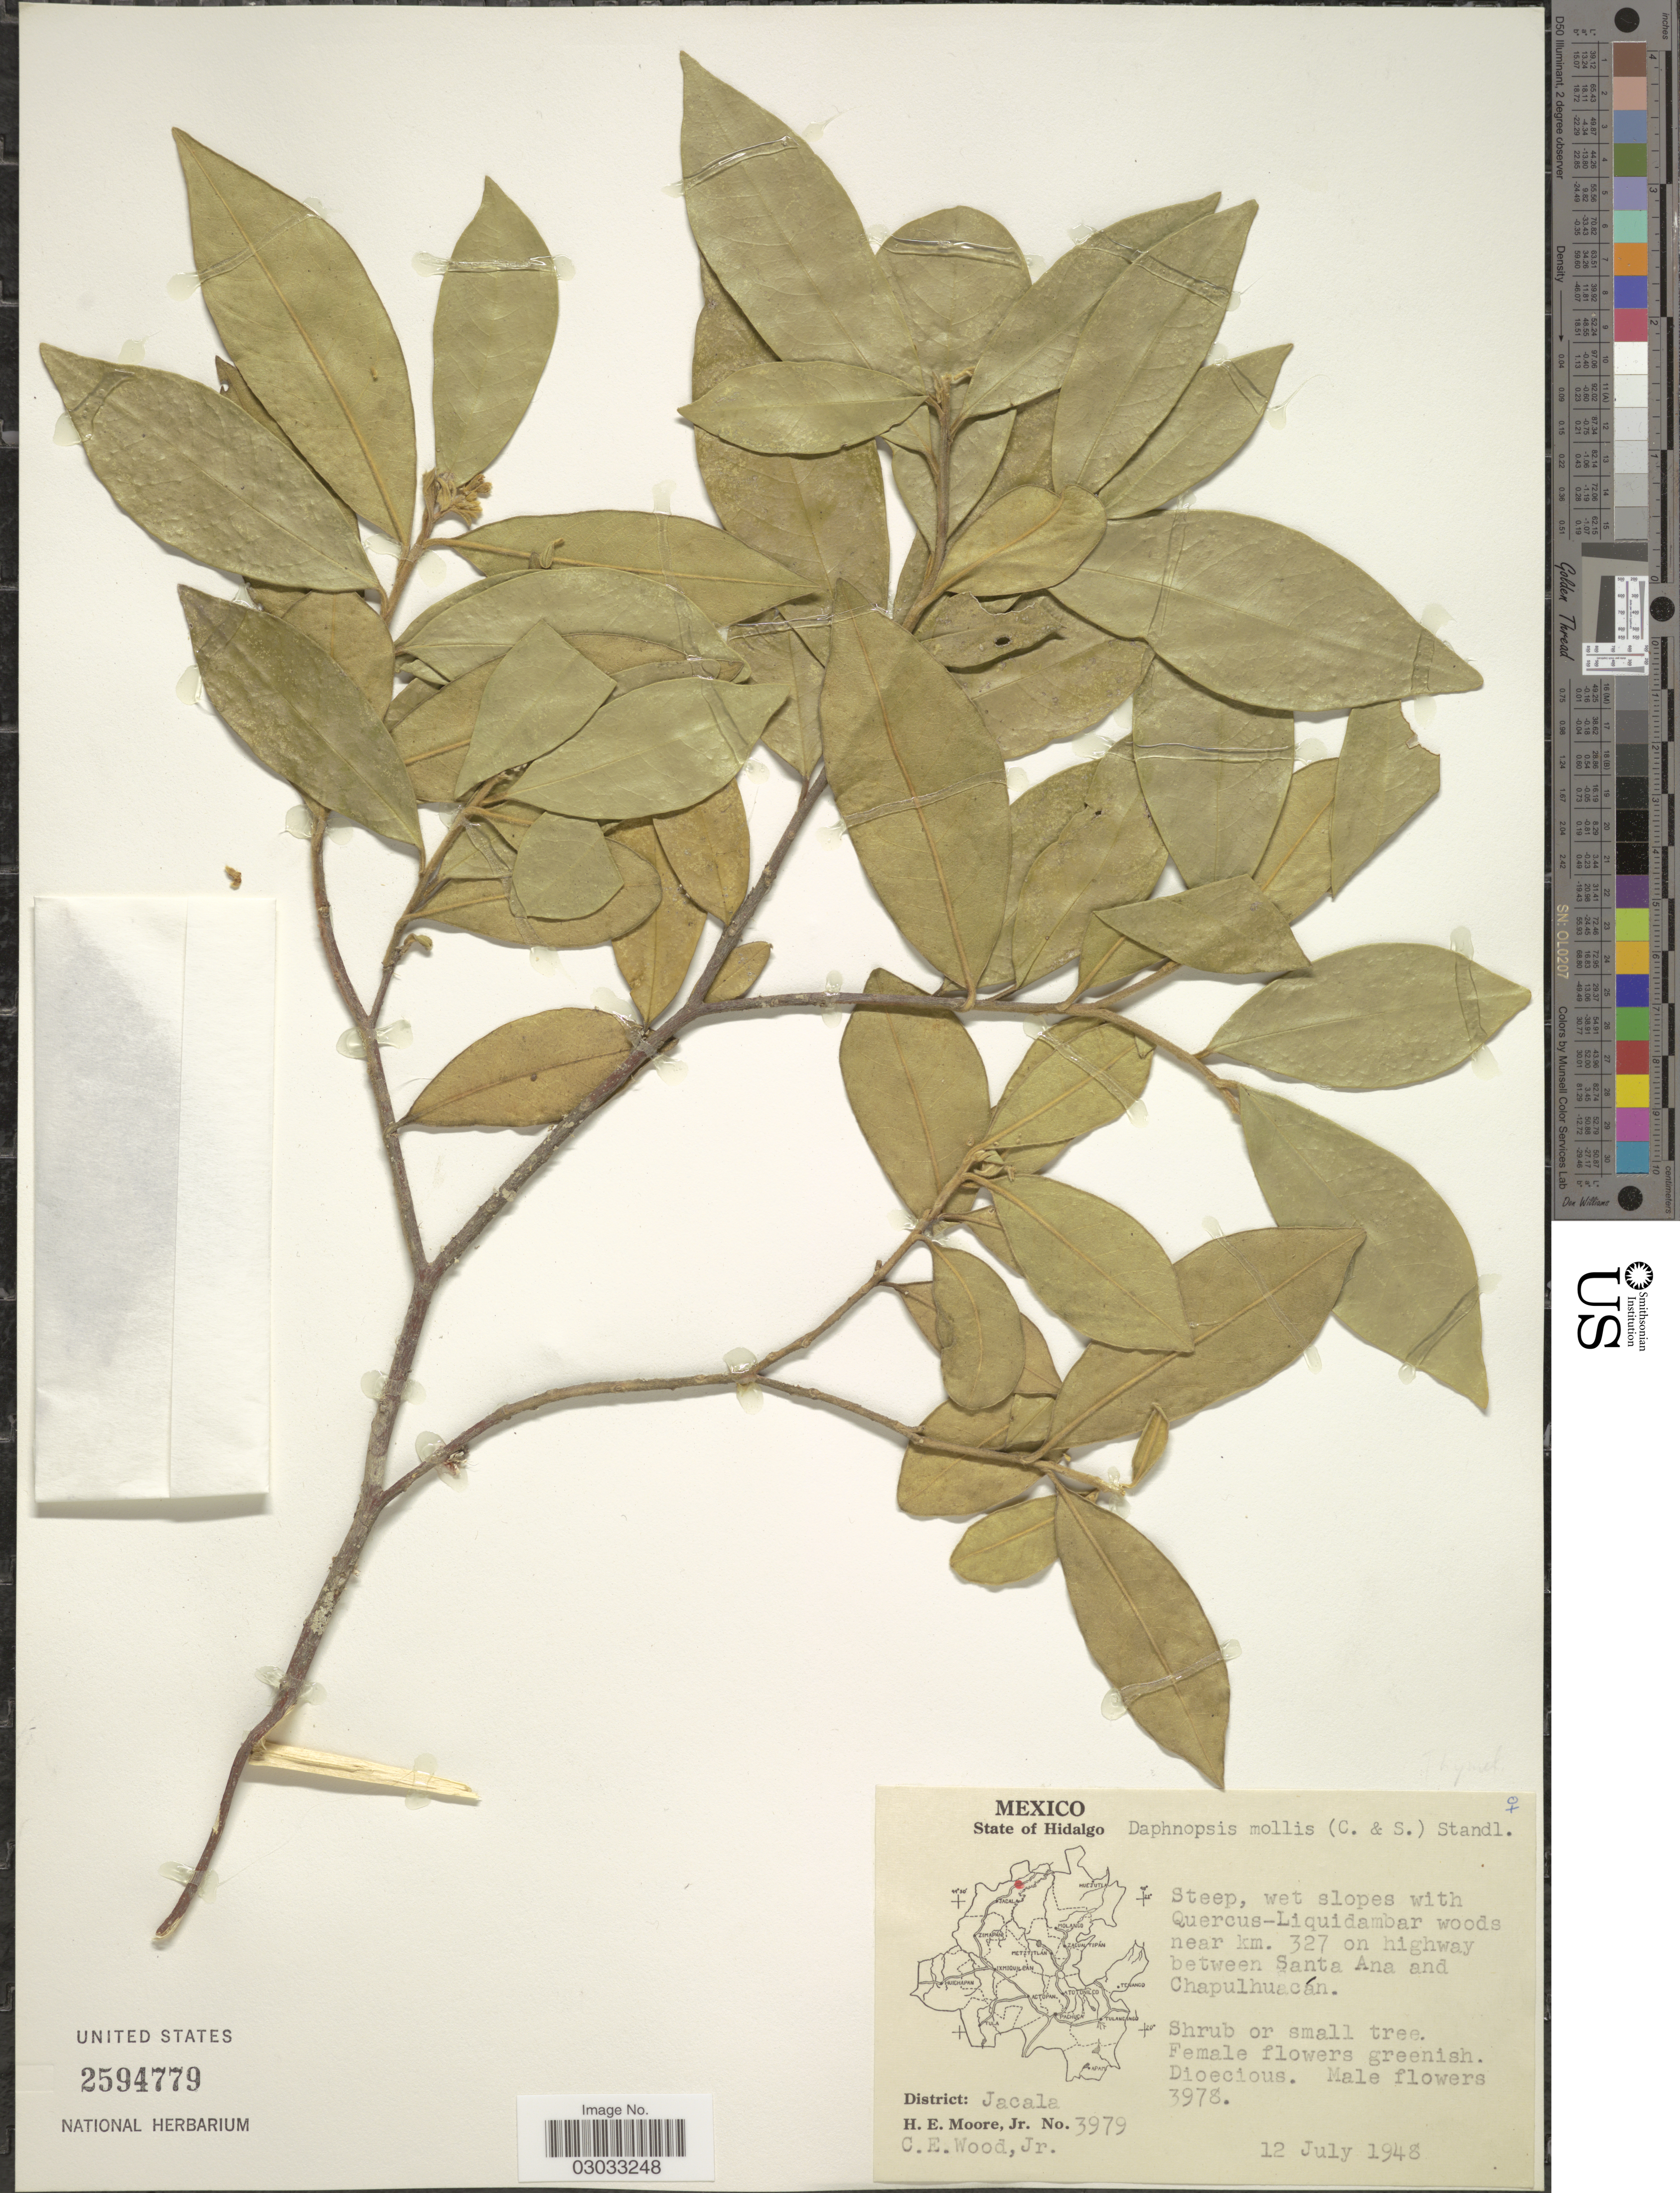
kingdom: Plantae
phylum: Tracheophyta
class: Magnoliopsida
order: Malvales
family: Thymelaeaceae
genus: Daphnopsis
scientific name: Daphnopsis mollis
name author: (Schltdl. & Cham.) Standl.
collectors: H. Moore & C. Wood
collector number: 3979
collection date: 1948-07-12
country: Mexico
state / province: Hidalgo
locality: Near km. 327 on highway between Santa Ana and Chapulhuacán, District: Jacala.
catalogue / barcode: US 2594779